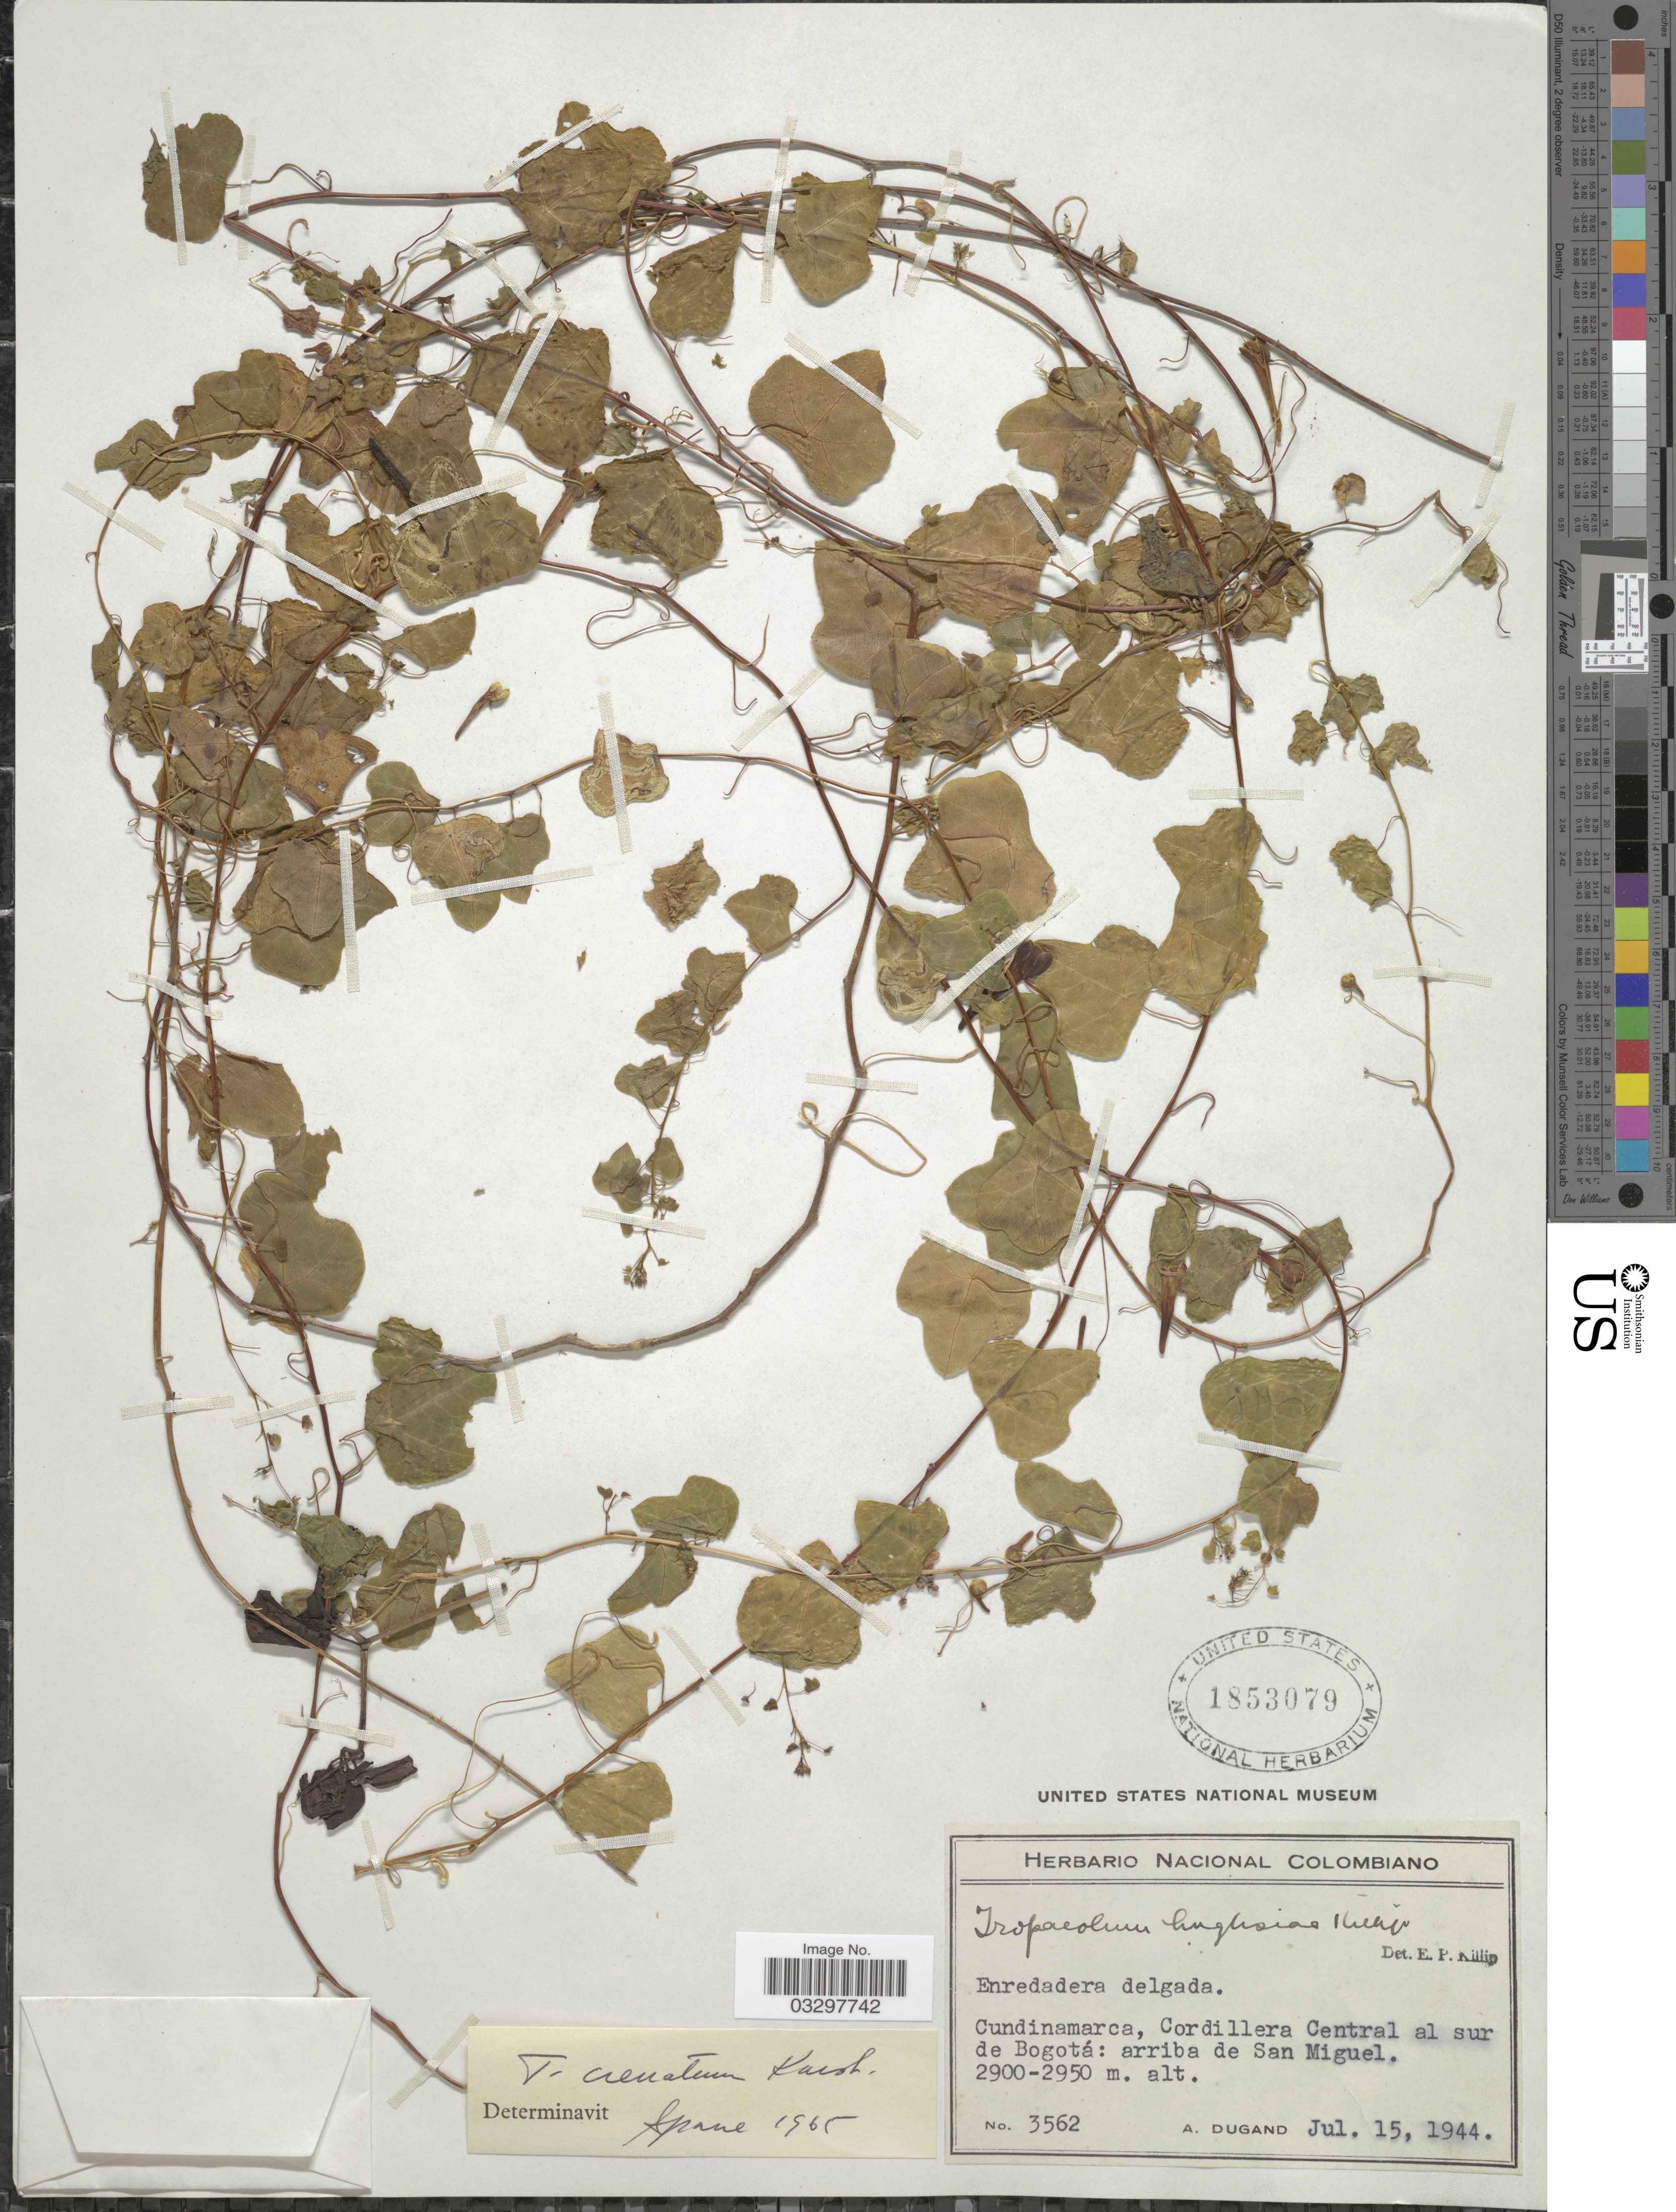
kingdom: Plantae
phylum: Tracheophyta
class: Magnoliopsida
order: Brassicales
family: Tropaeolaceae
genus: Tropaeolum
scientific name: Tropaeolum crenatum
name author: H. Karst.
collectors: A. Dugand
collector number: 3562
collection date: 1944-07-15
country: Colombia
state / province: Cundinamarca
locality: Cundinamarca, Cordillera Central al sur de Bogotá: arriba de San Miguel.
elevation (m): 2900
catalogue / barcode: US 1853079